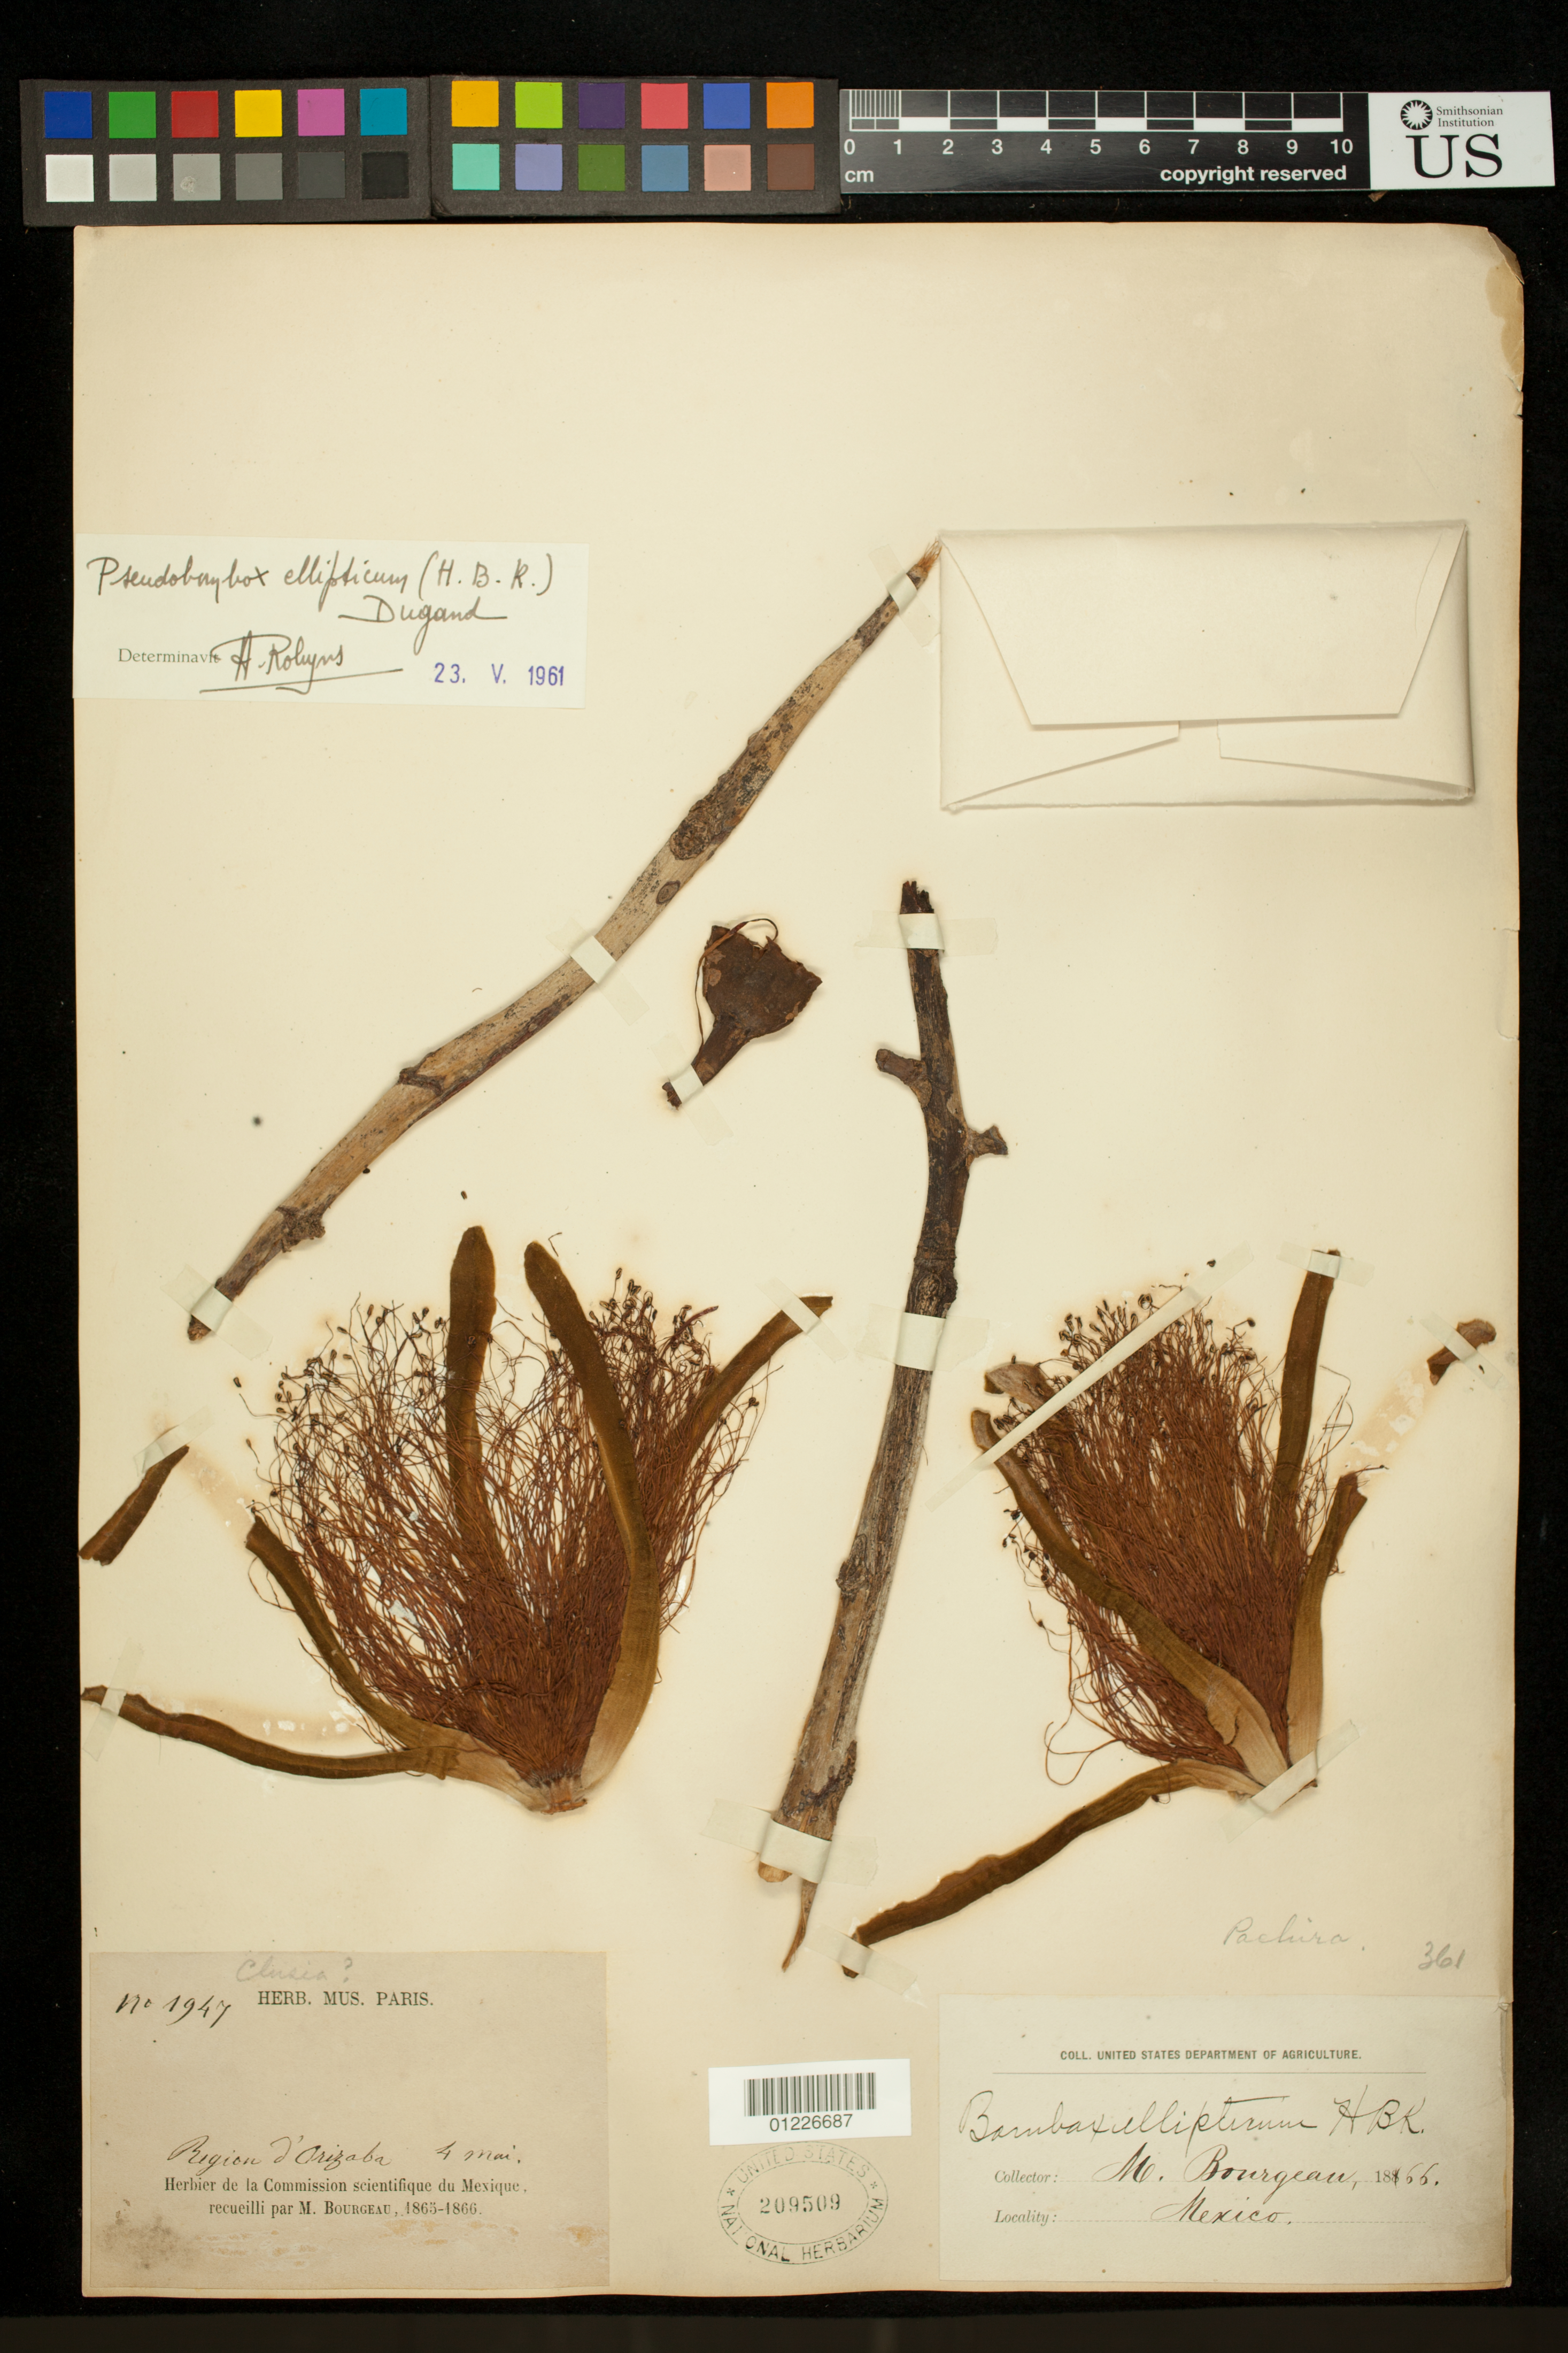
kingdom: Plantae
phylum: Tracheophyta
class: Magnoliopsida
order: Malvales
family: Malvaceae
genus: Pseudobombax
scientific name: Pseudobombax ellipticum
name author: (Kunth) Dugand G.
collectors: M. Bourgeau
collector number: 1947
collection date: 1866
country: Mexico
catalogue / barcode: US 209509